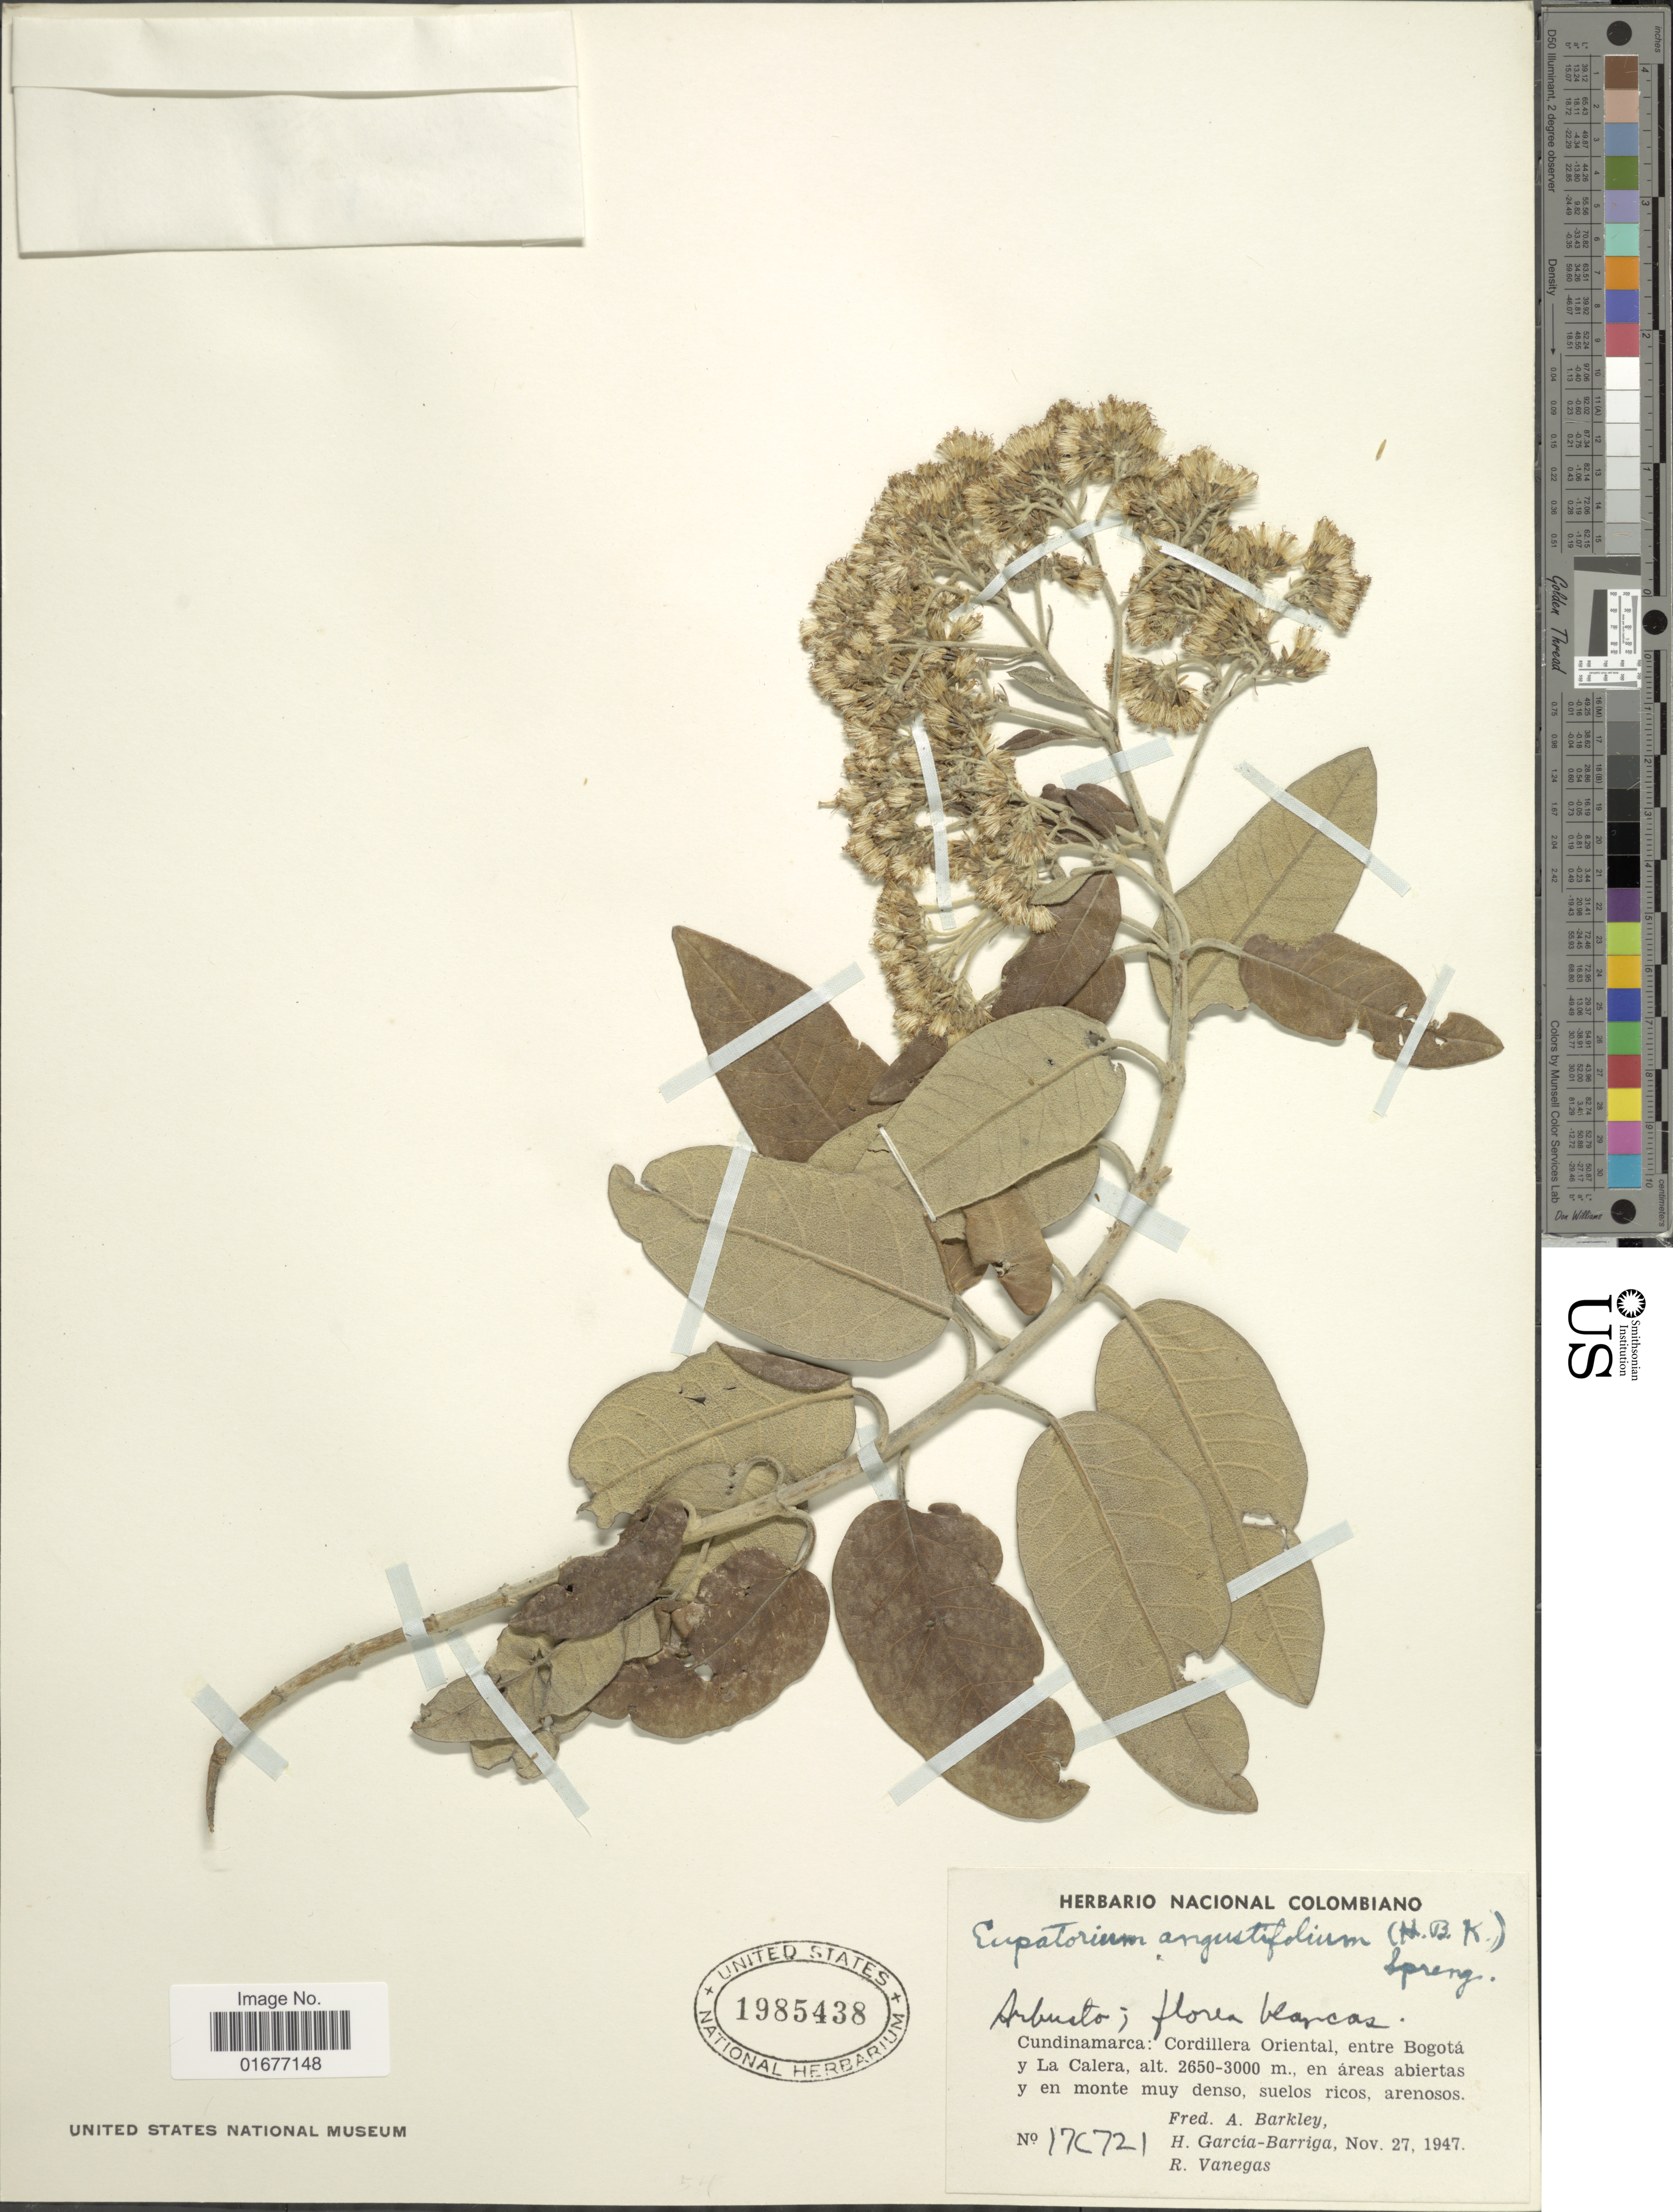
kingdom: Plantae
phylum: Tracheophyta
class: Magnoliopsida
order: Asterales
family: Asteraceae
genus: Ageratina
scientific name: Ageratina angustifolia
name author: (Kunth) R.M. King & H. Rob.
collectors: F. A. Barkley, H. García Barriga & R. Vanegas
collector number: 17C721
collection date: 1947-11-27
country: Colombia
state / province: Cundinamarca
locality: Cordillera Oriental, entre Bogota y La Calera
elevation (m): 2650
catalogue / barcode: US 1985438